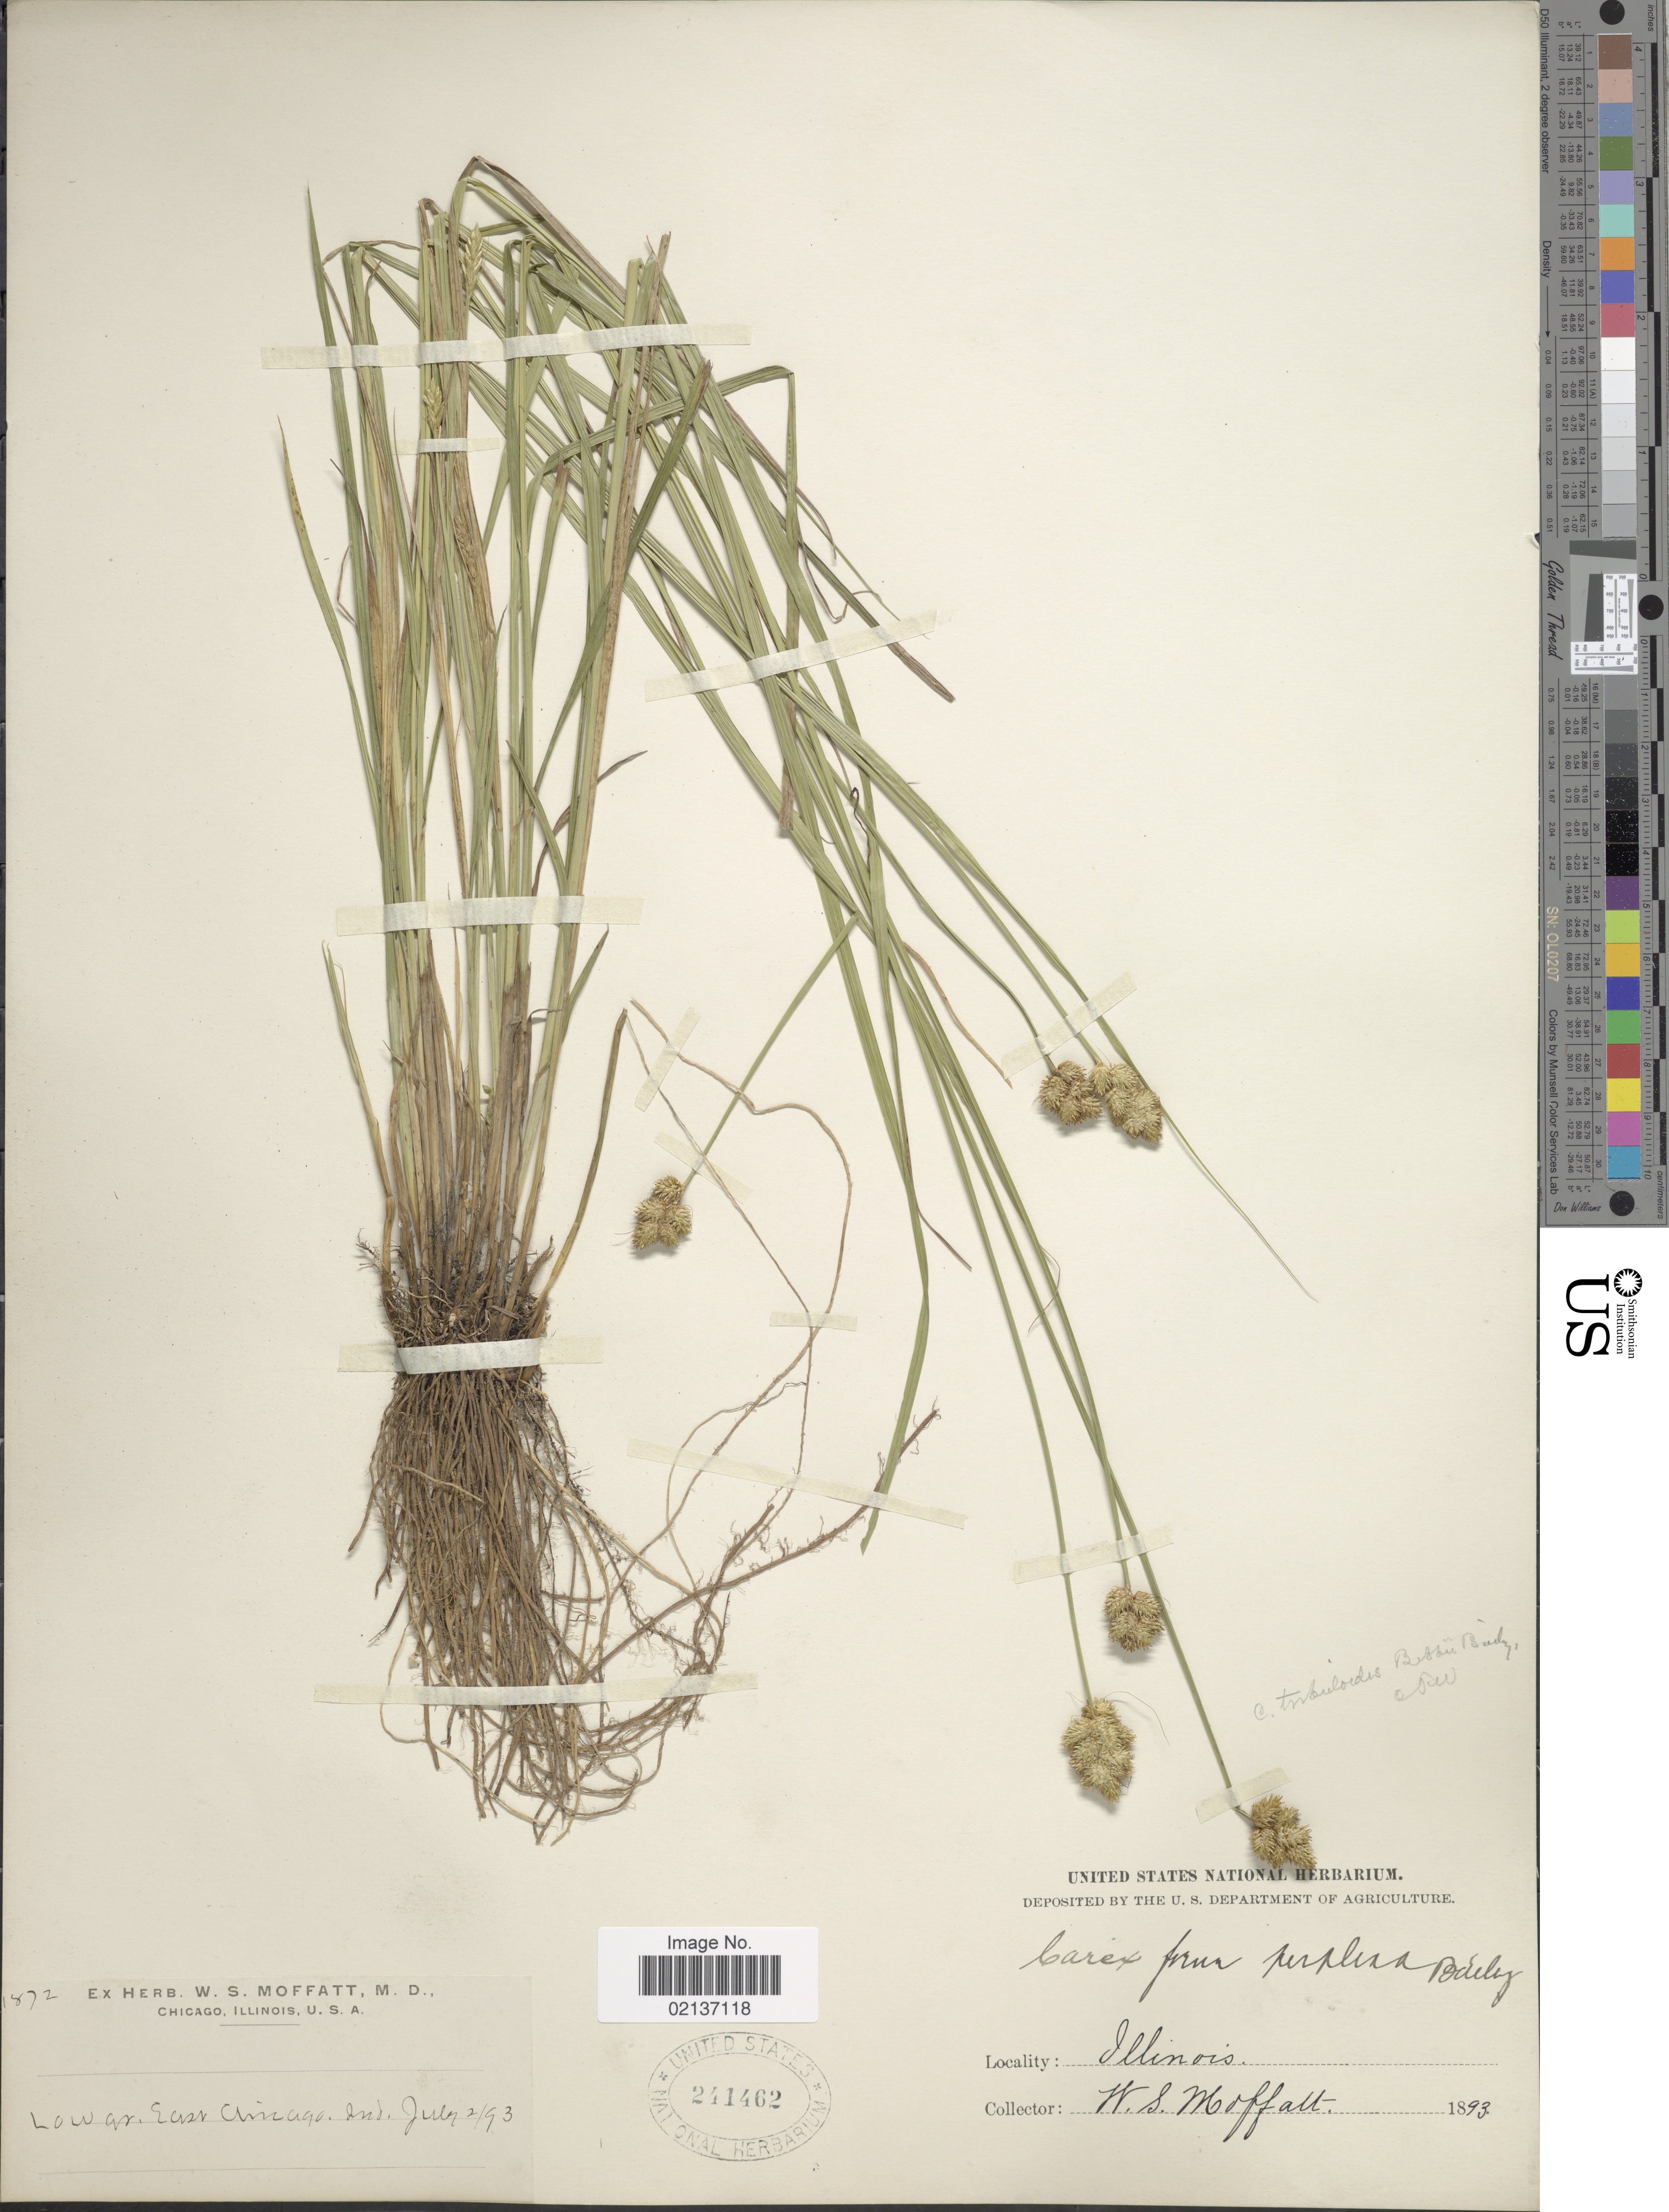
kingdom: Plantae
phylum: Tracheophyta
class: Liliopsida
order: Poales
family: Cyperaceae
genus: Carex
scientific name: Carex tribuloides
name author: Wahlenb.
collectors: W. Moffatt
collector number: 1872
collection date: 1893-07-02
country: United States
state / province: Illinois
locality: Low gr. East Chicago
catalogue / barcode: US 241462